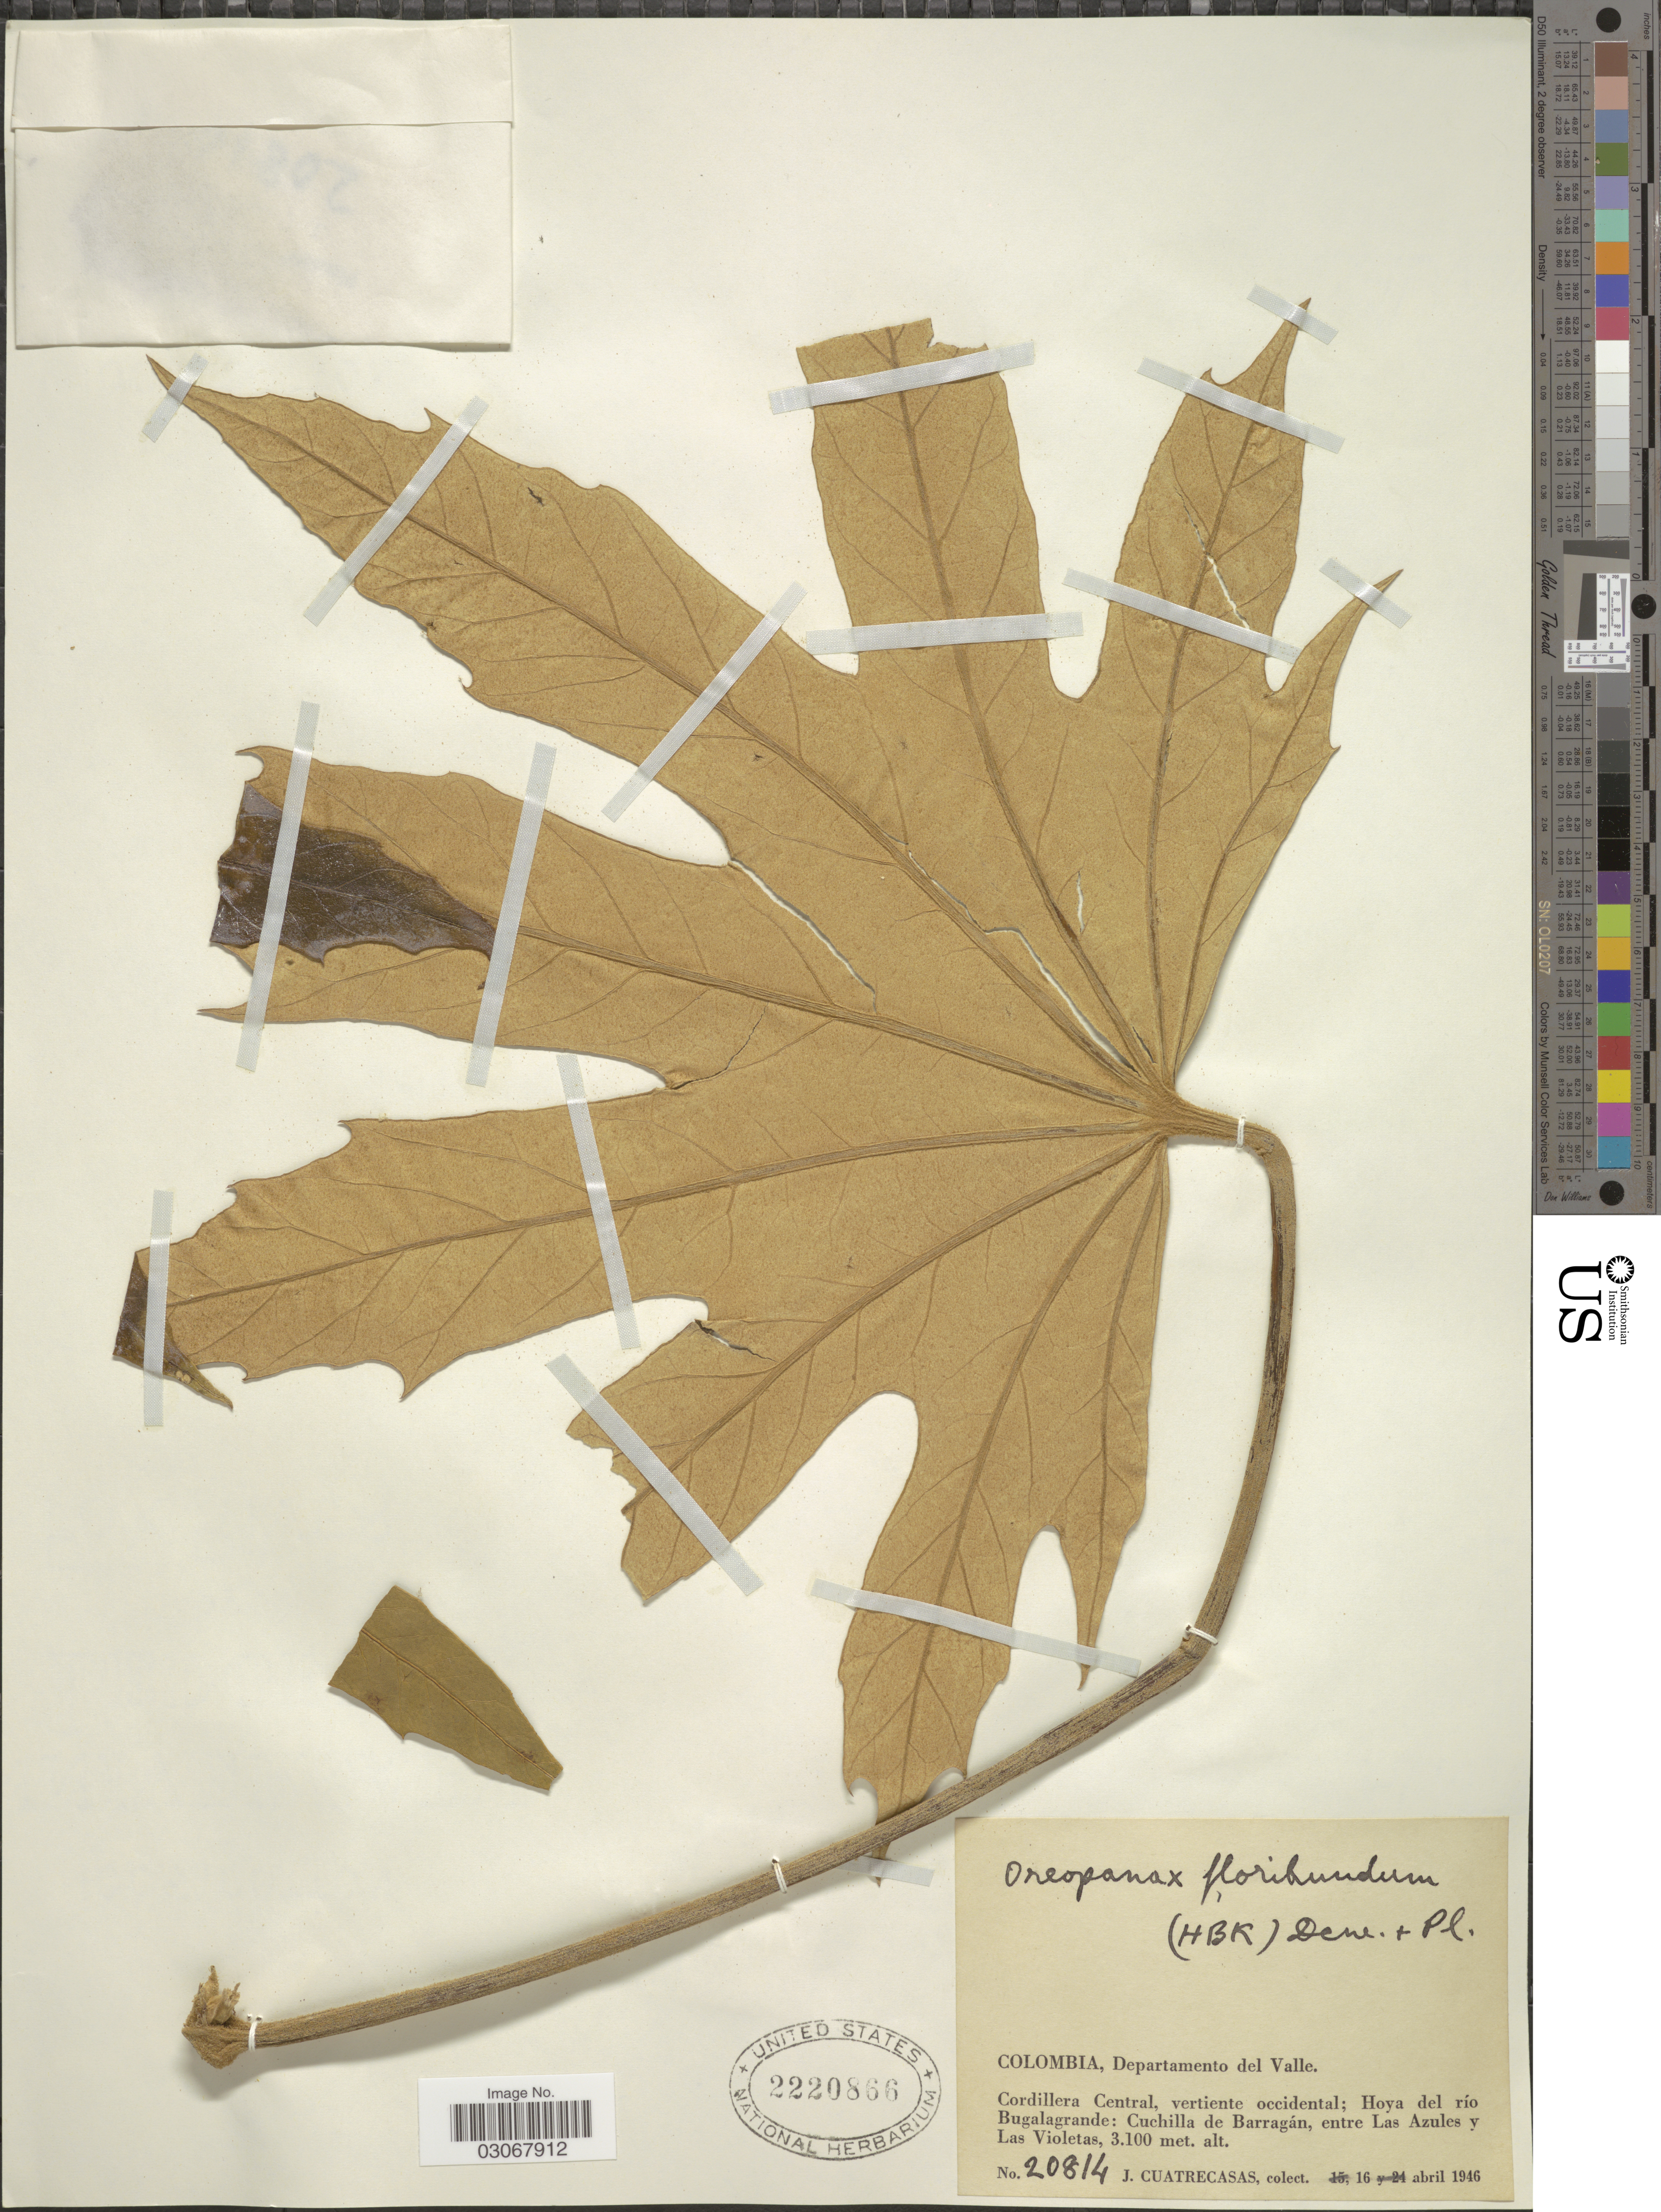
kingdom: Plantae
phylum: Tracheophyta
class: Magnoliopsida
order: Apiales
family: Araliaceae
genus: Oreopanax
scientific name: Oreopanax floribundus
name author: (Kunth) Decne. & Planch.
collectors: J. Cuatrecasas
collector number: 20814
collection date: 1946-04-16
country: Colombia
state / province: Valle del Cauca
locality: Departamento del Valle. Cordillera Central, vertiente occidental; Hoya del río Bugalagrande: Cuchilla de Barragán, entre Las Azules y Las Violetas.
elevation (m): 3100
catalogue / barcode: US 2220866